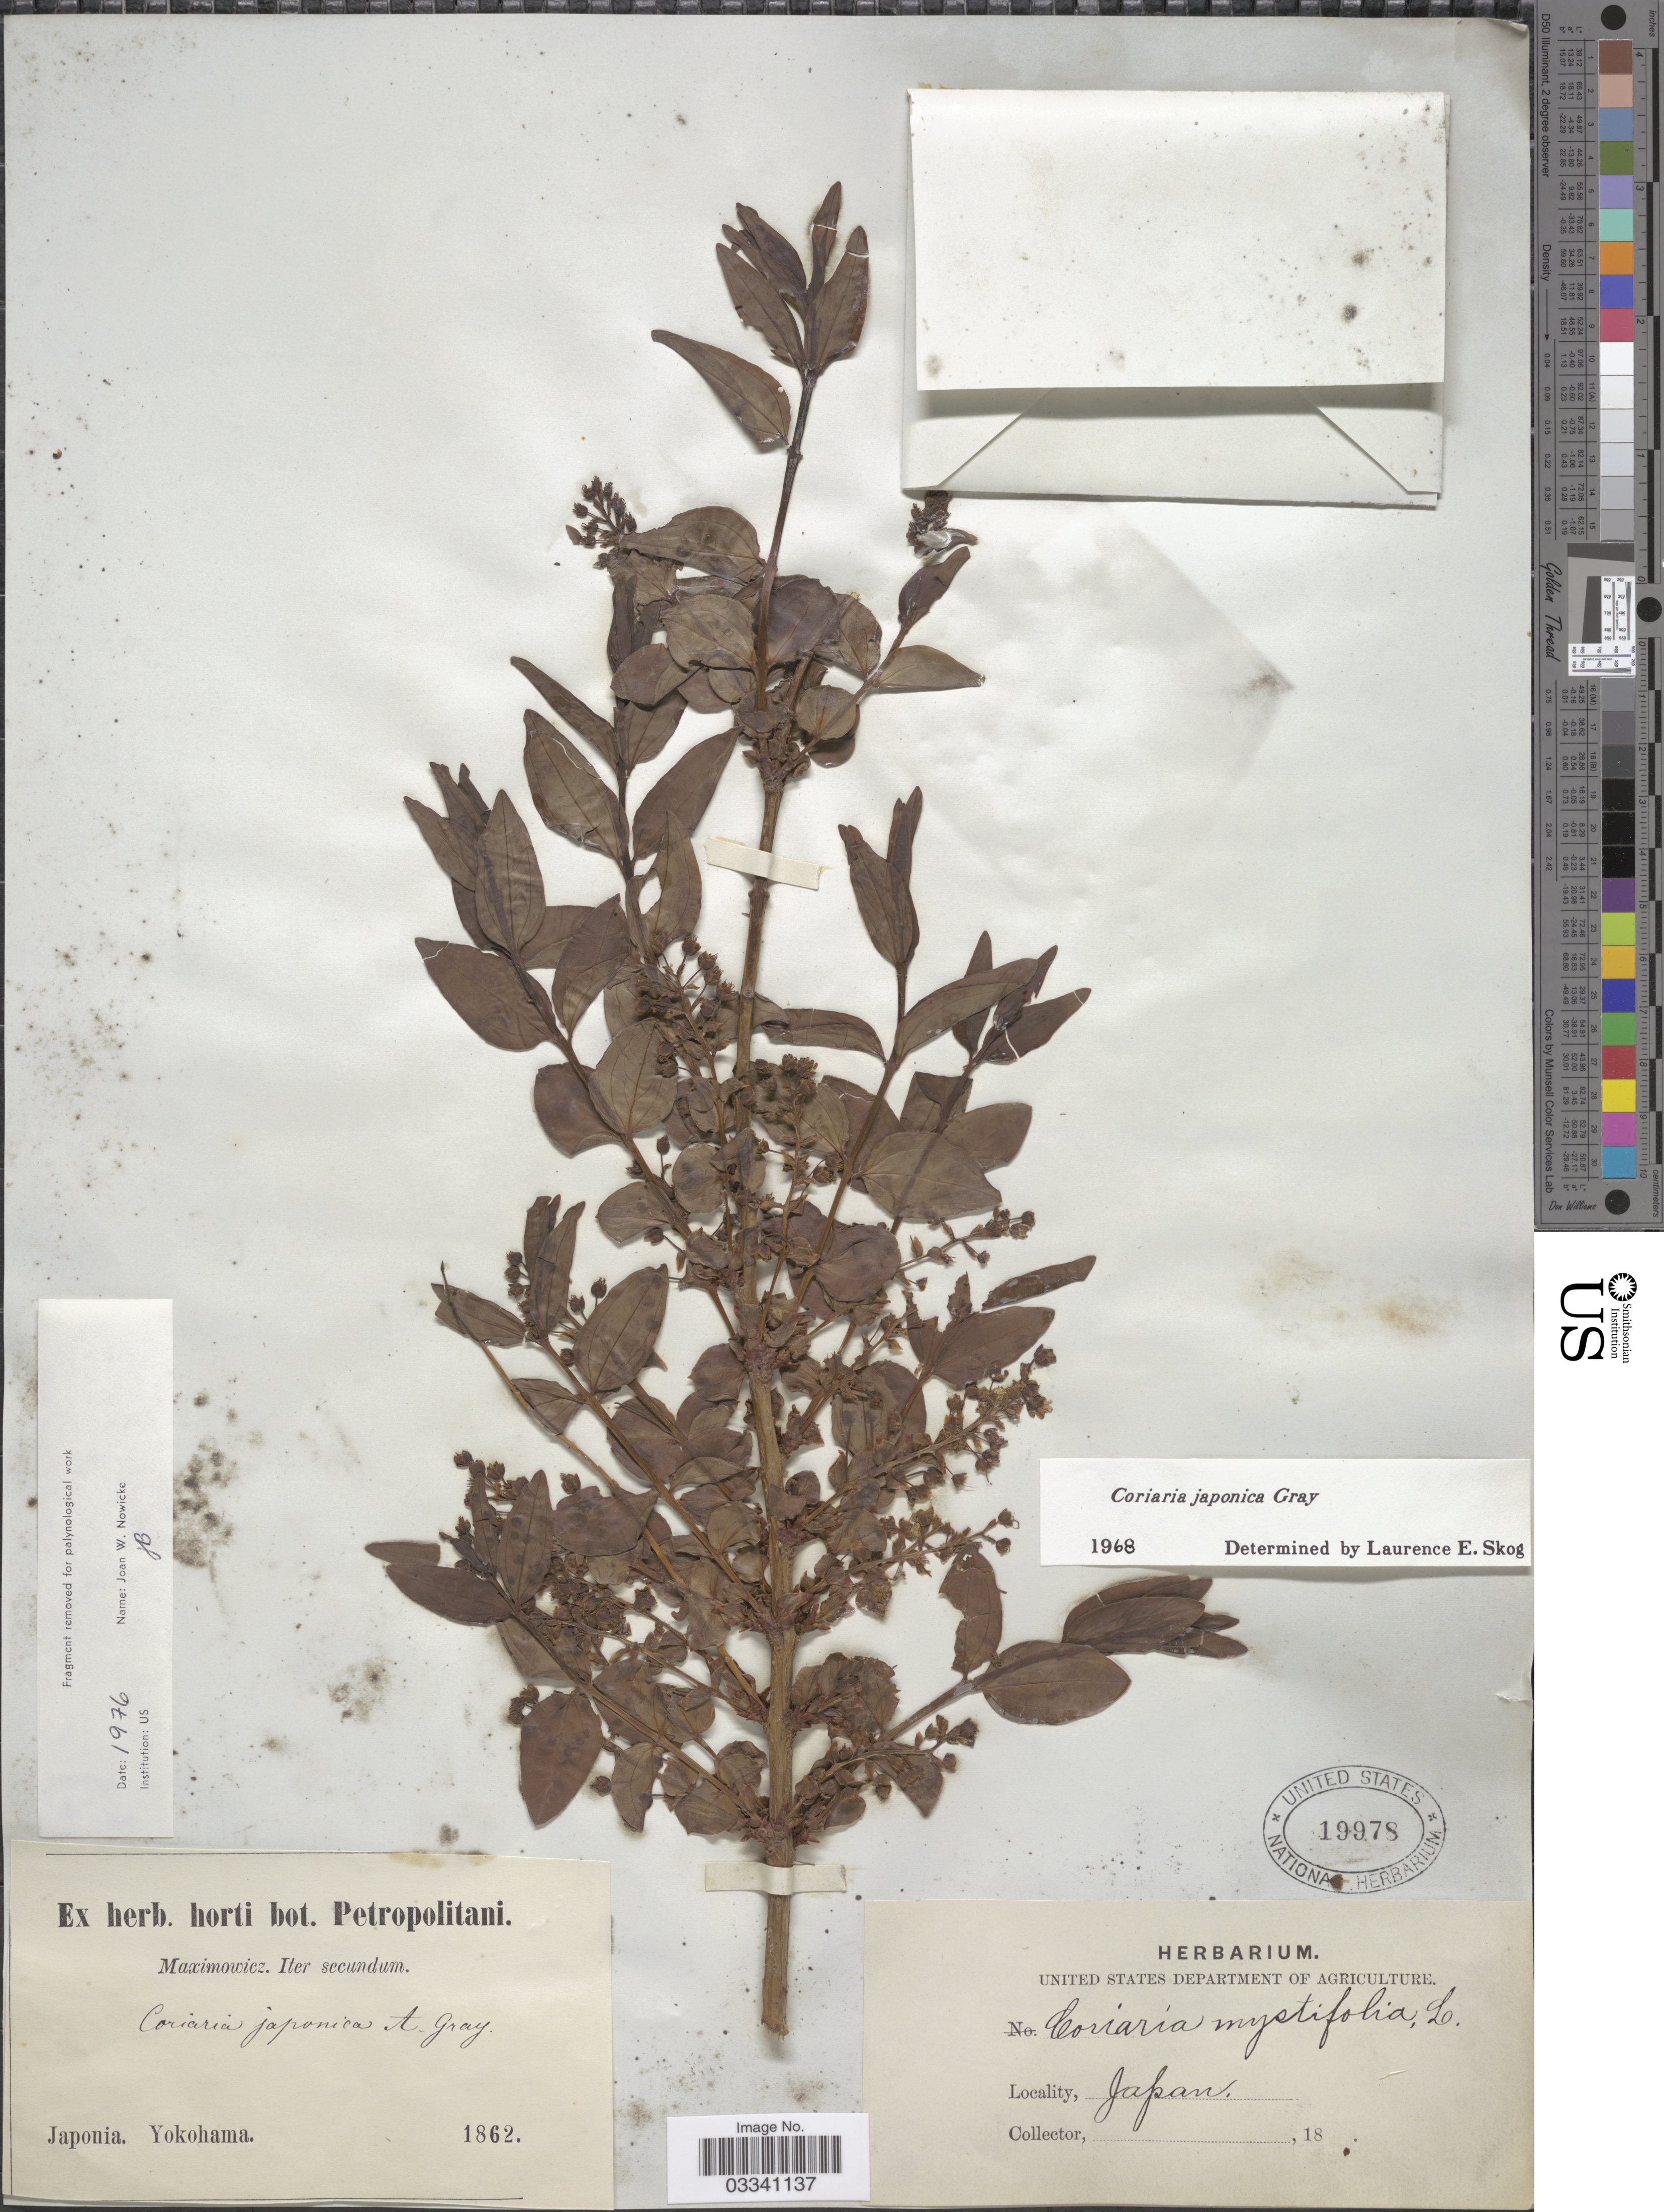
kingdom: Plantae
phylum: Tracheophyta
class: Magnoliopsida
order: Cucurbitales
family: Coriariaceae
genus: Coriaria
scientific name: Coriaria japonica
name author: A. Gray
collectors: -. Maximowicz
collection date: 1862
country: Japan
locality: Yokohama.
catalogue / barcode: US 19978